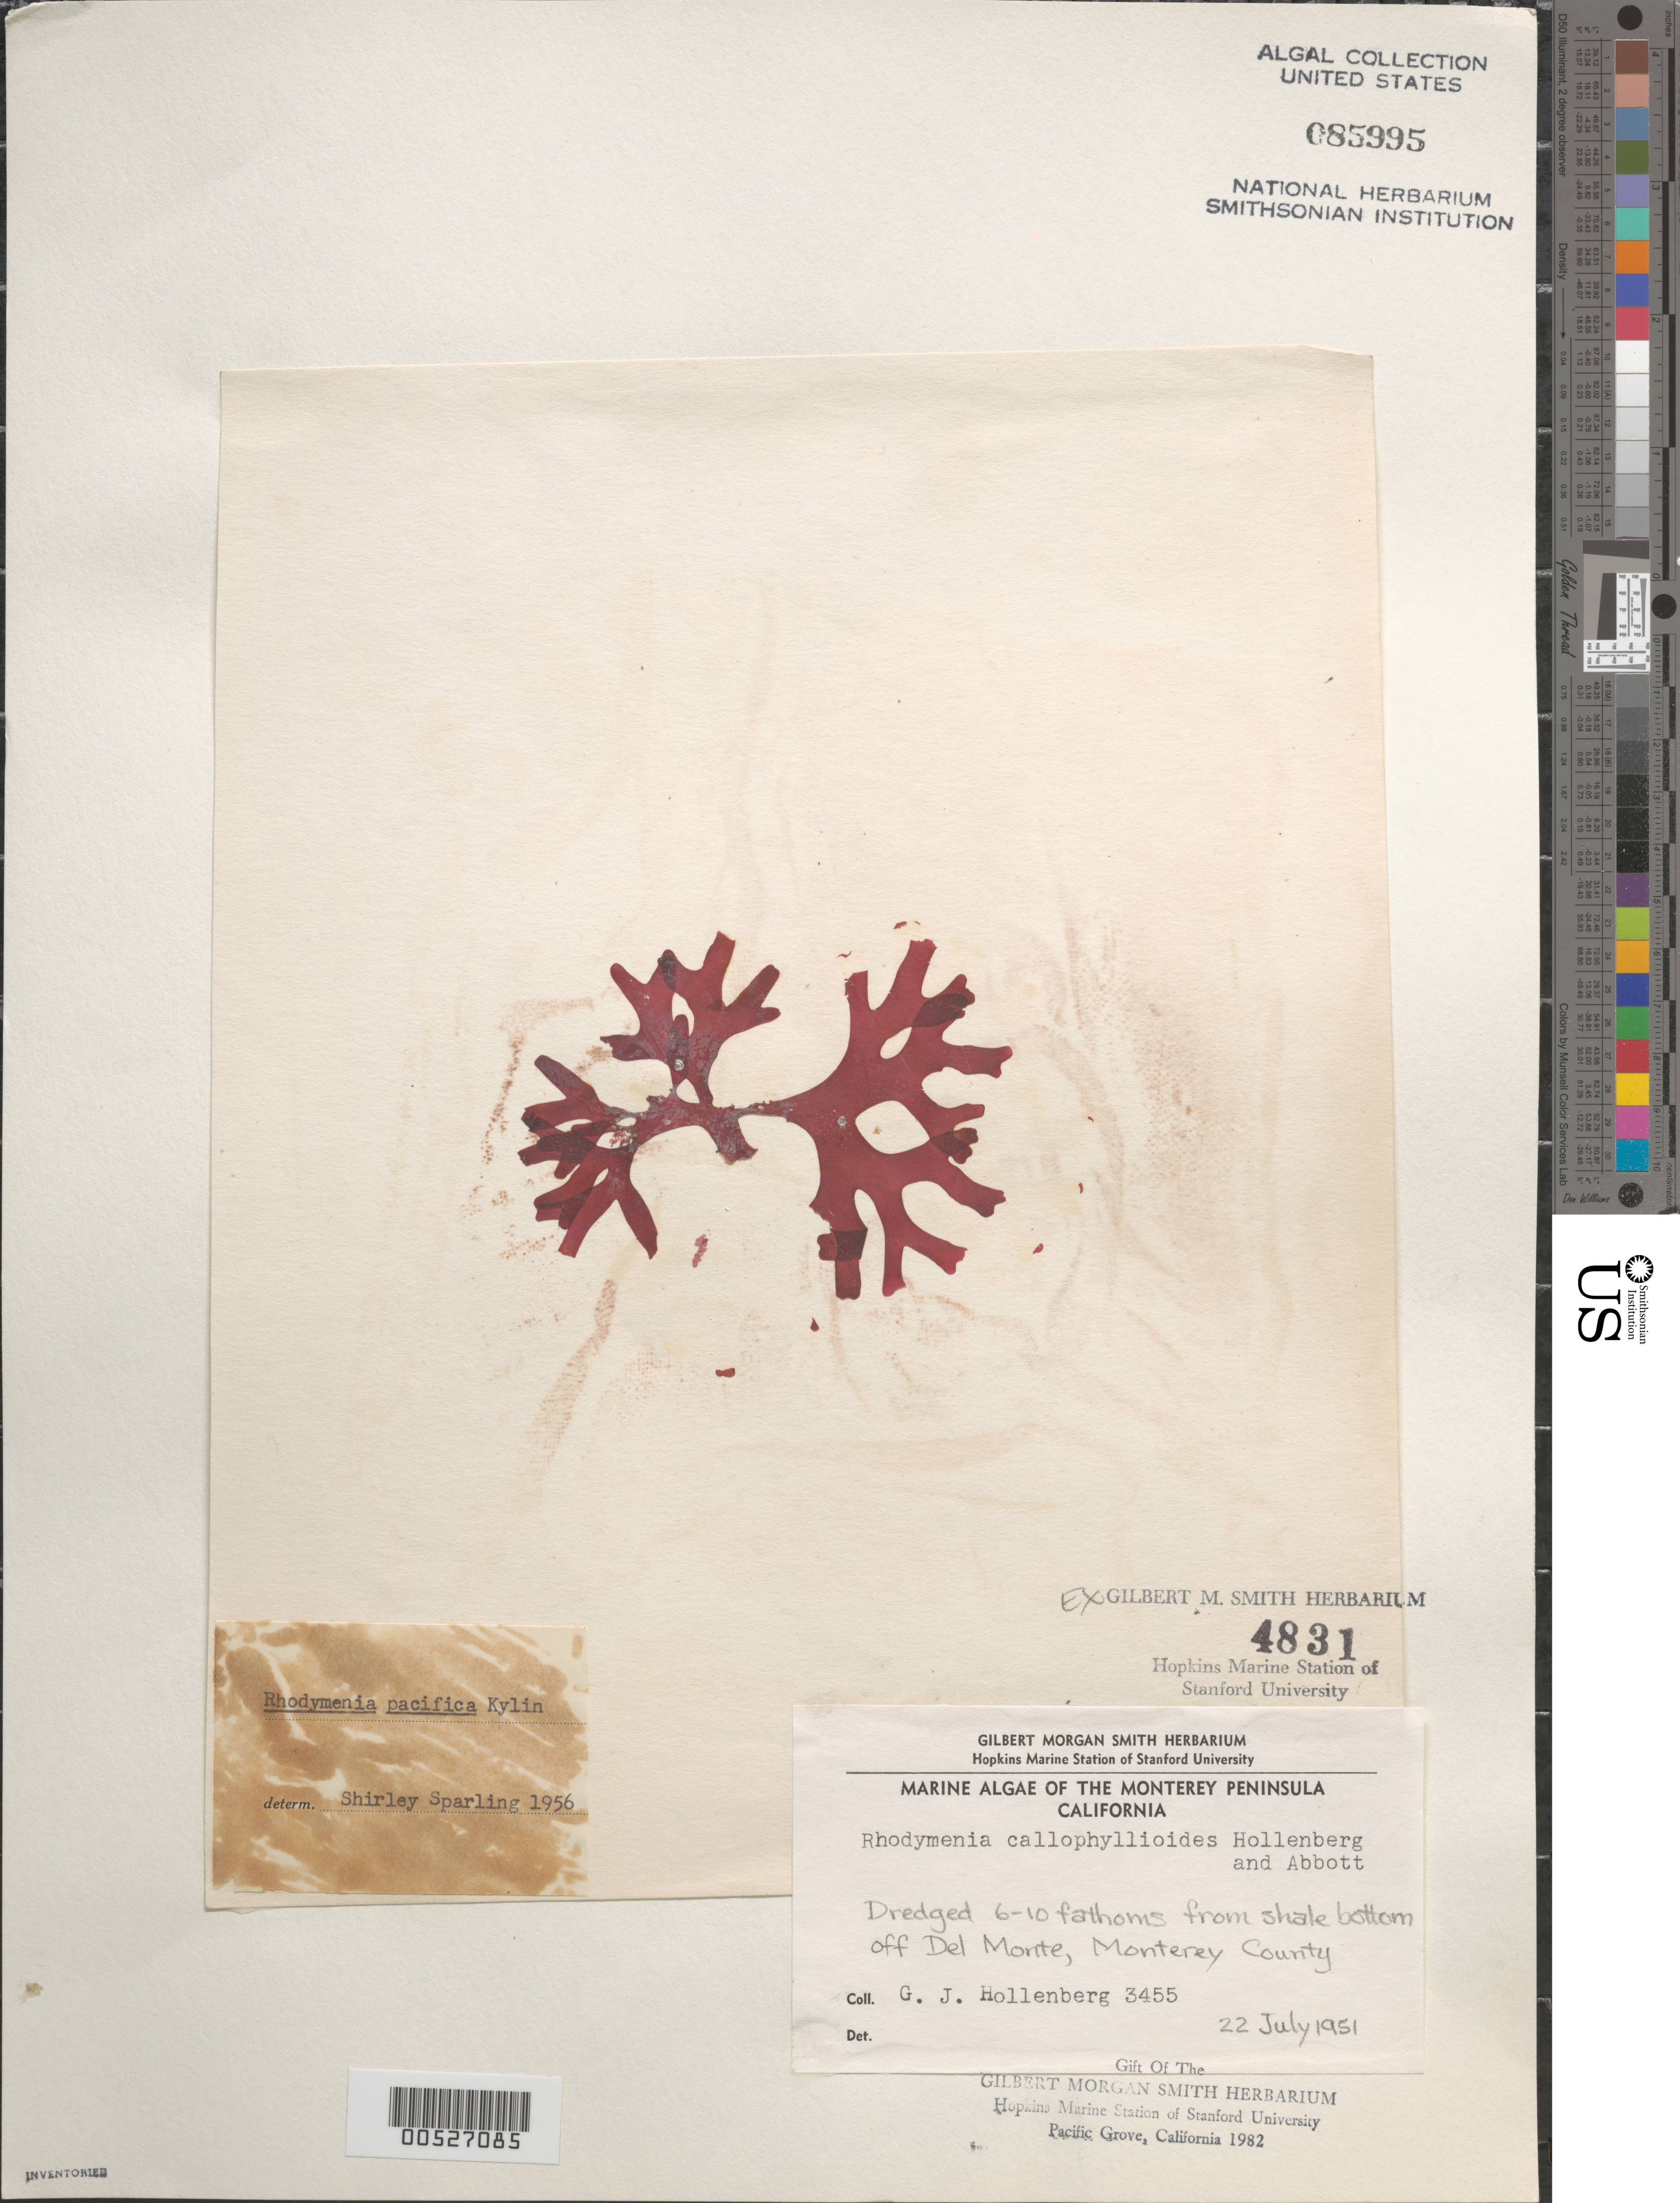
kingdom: Plantae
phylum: Rhodophyta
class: Florideophyceae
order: Rhodymeniales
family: Rhodymeniaceae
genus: Rhodymenia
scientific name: Rhodymenia pacifica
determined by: Sparling, S.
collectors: G. Hollenberg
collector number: GJH 3455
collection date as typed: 22 Jul 1951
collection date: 1951-07-22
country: United States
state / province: California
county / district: Monterey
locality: Off Del Monte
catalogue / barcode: US 85995